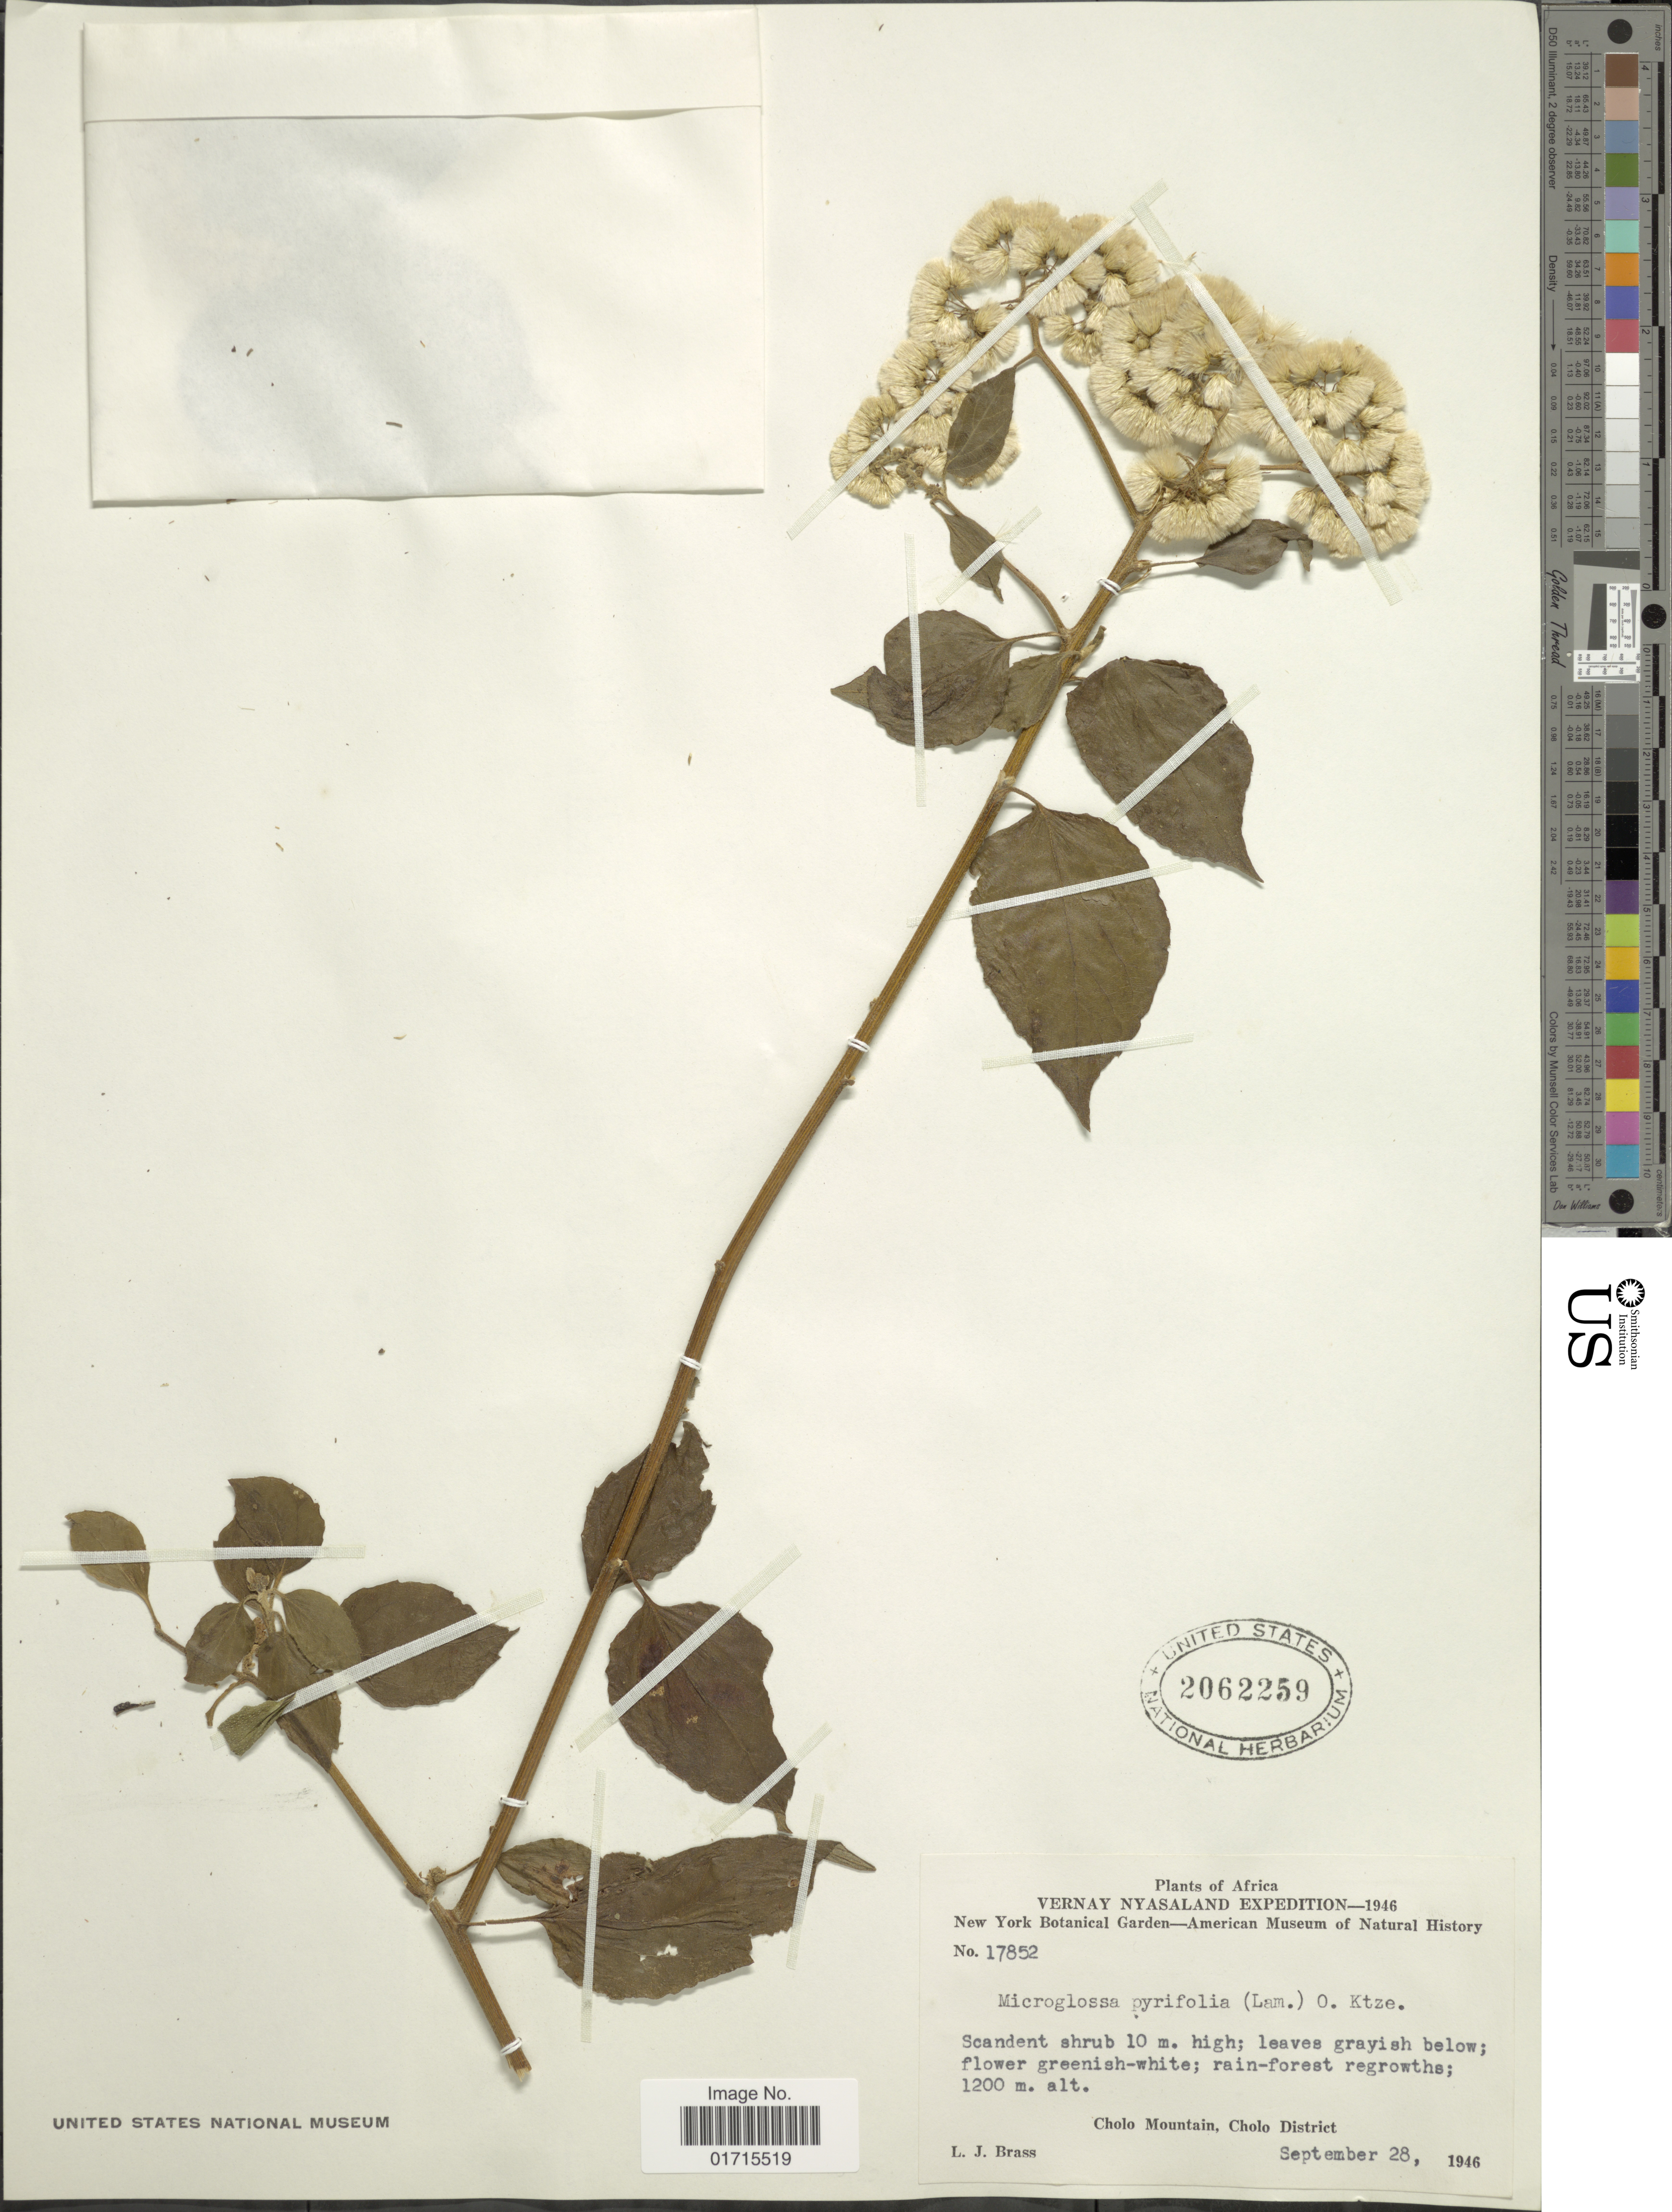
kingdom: Plantae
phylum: Tracheophyta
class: Magnoliopsida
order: Asterales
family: Asteraceae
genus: Microglossa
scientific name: Microglossa pyrifolia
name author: (Lam.) Kuntze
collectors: L. J. Brass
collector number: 17852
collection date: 1946-09-28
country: Malawi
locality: Vernay Nyasaland, Cholo Mountain, Cholo District. Africa.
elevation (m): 1200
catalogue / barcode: US 2062259